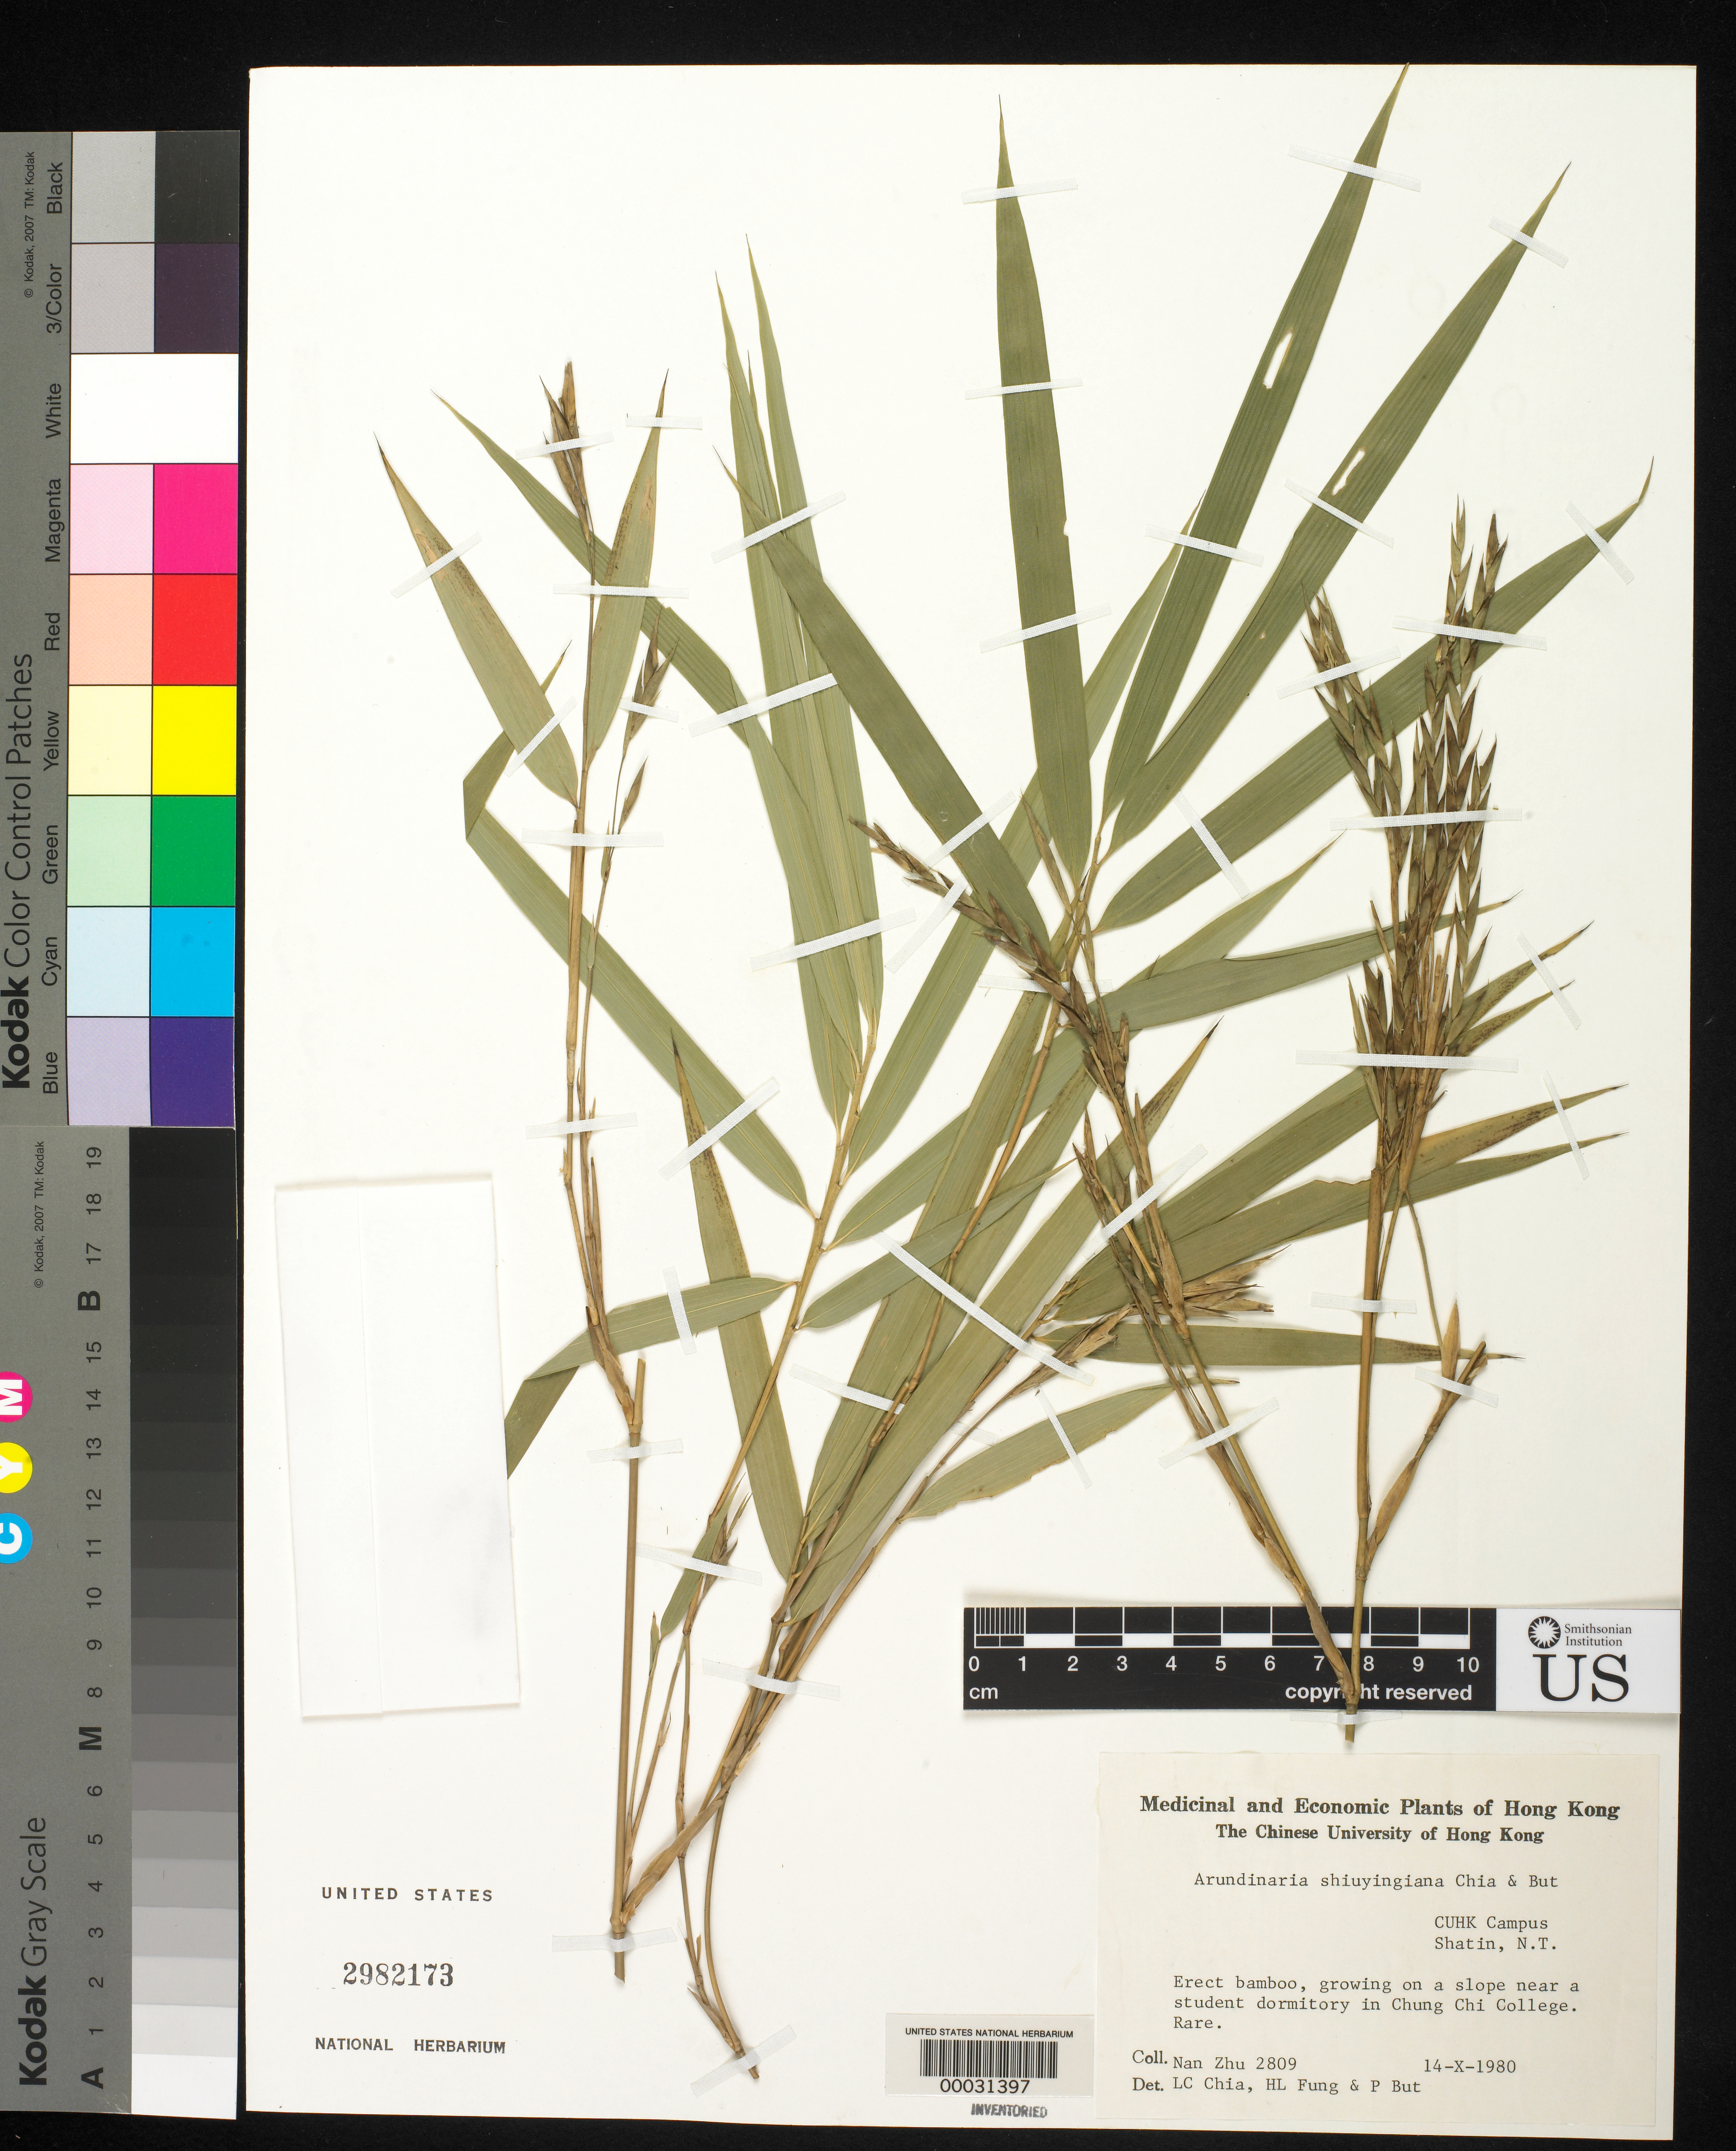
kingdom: Plantae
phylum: Tracheophyta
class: Liliopsida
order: Poales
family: Poaceae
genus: Oligostachyum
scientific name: Oligostachyum shiuyingianum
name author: (Chia & P. But) G.H. Ye & Z.P. Wang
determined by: Poaceae Reorganization Project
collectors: N. Zhu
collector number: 2809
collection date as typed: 14 Oct 1980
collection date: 1980-10-14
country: China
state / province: Hong Kong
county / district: New Territories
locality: Shatin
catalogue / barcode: US 2982173